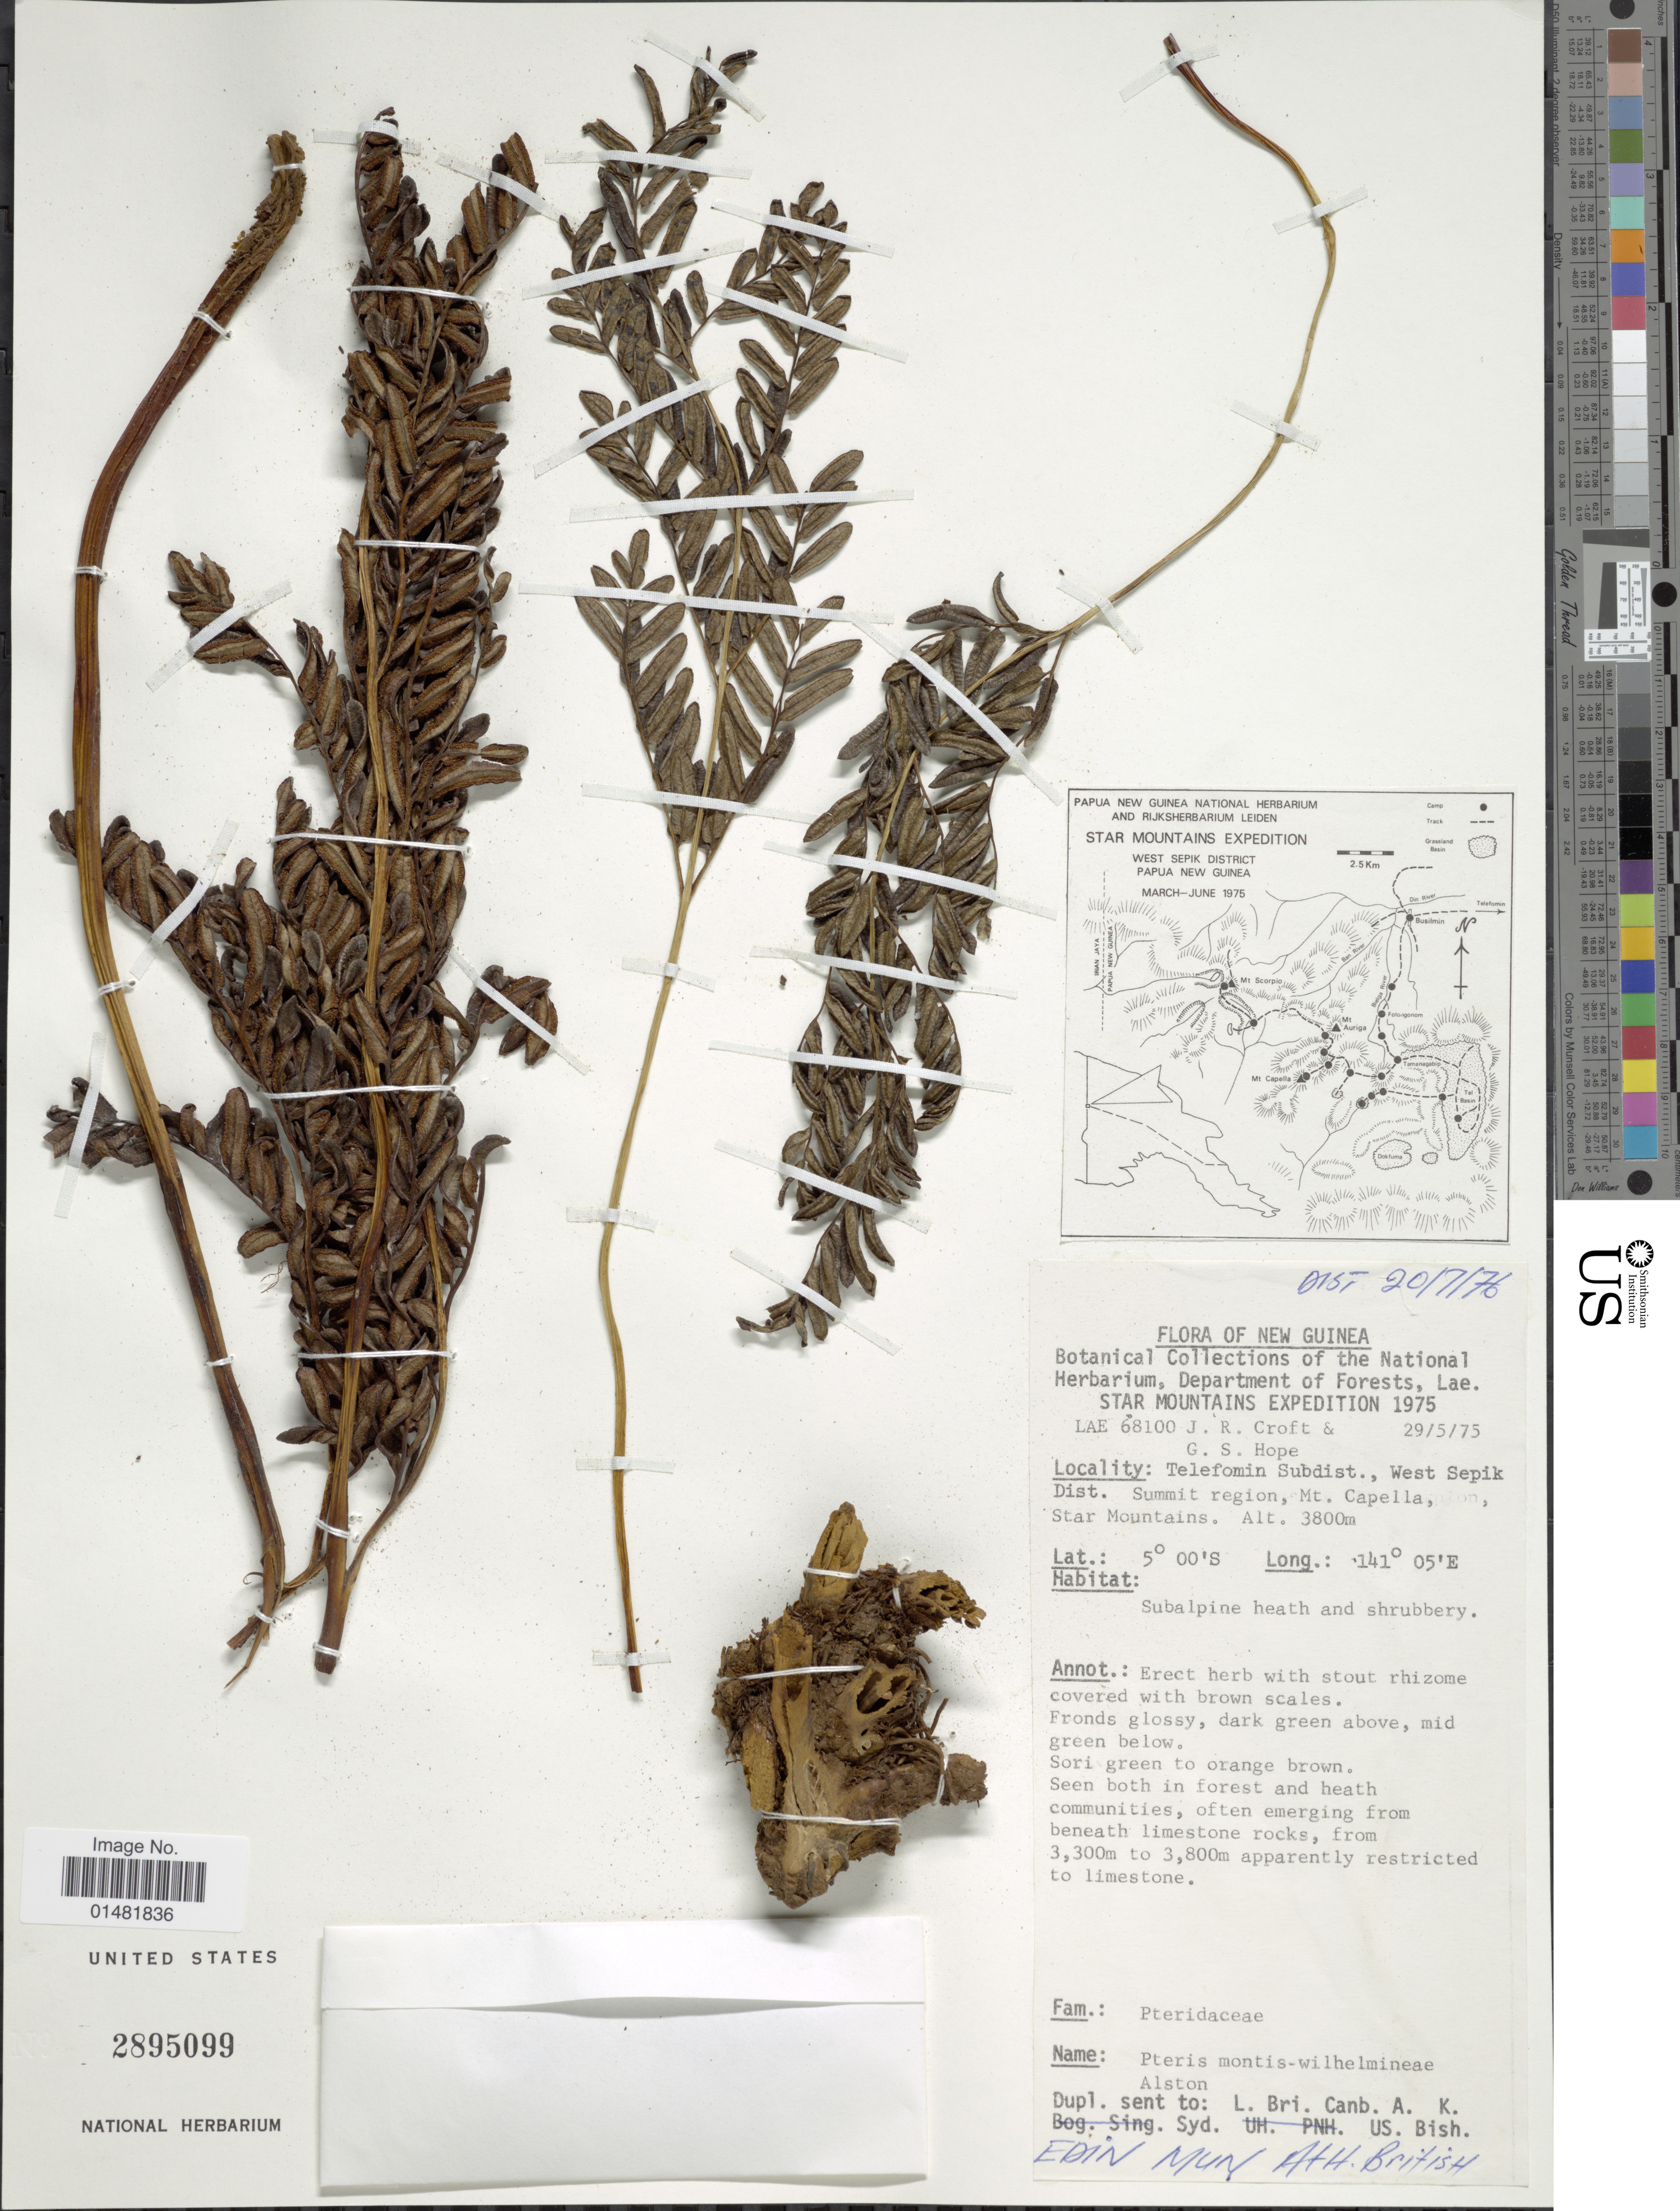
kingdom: Plantae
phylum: Tracheophyta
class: Polypodiopsida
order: Polypodiales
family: Pteridaceae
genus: Pteris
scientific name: Pteris montis-wilhelminae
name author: Alston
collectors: J. R. Croft & G. Hope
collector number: LAE 68100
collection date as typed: Transcribed d/m/y: 29/5/75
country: Papua New Guinea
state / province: Sandaun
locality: New Guinea, Telefomin Subdist., Summit region, Mt. Capella, Star Mountains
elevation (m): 3800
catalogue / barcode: US 2895099